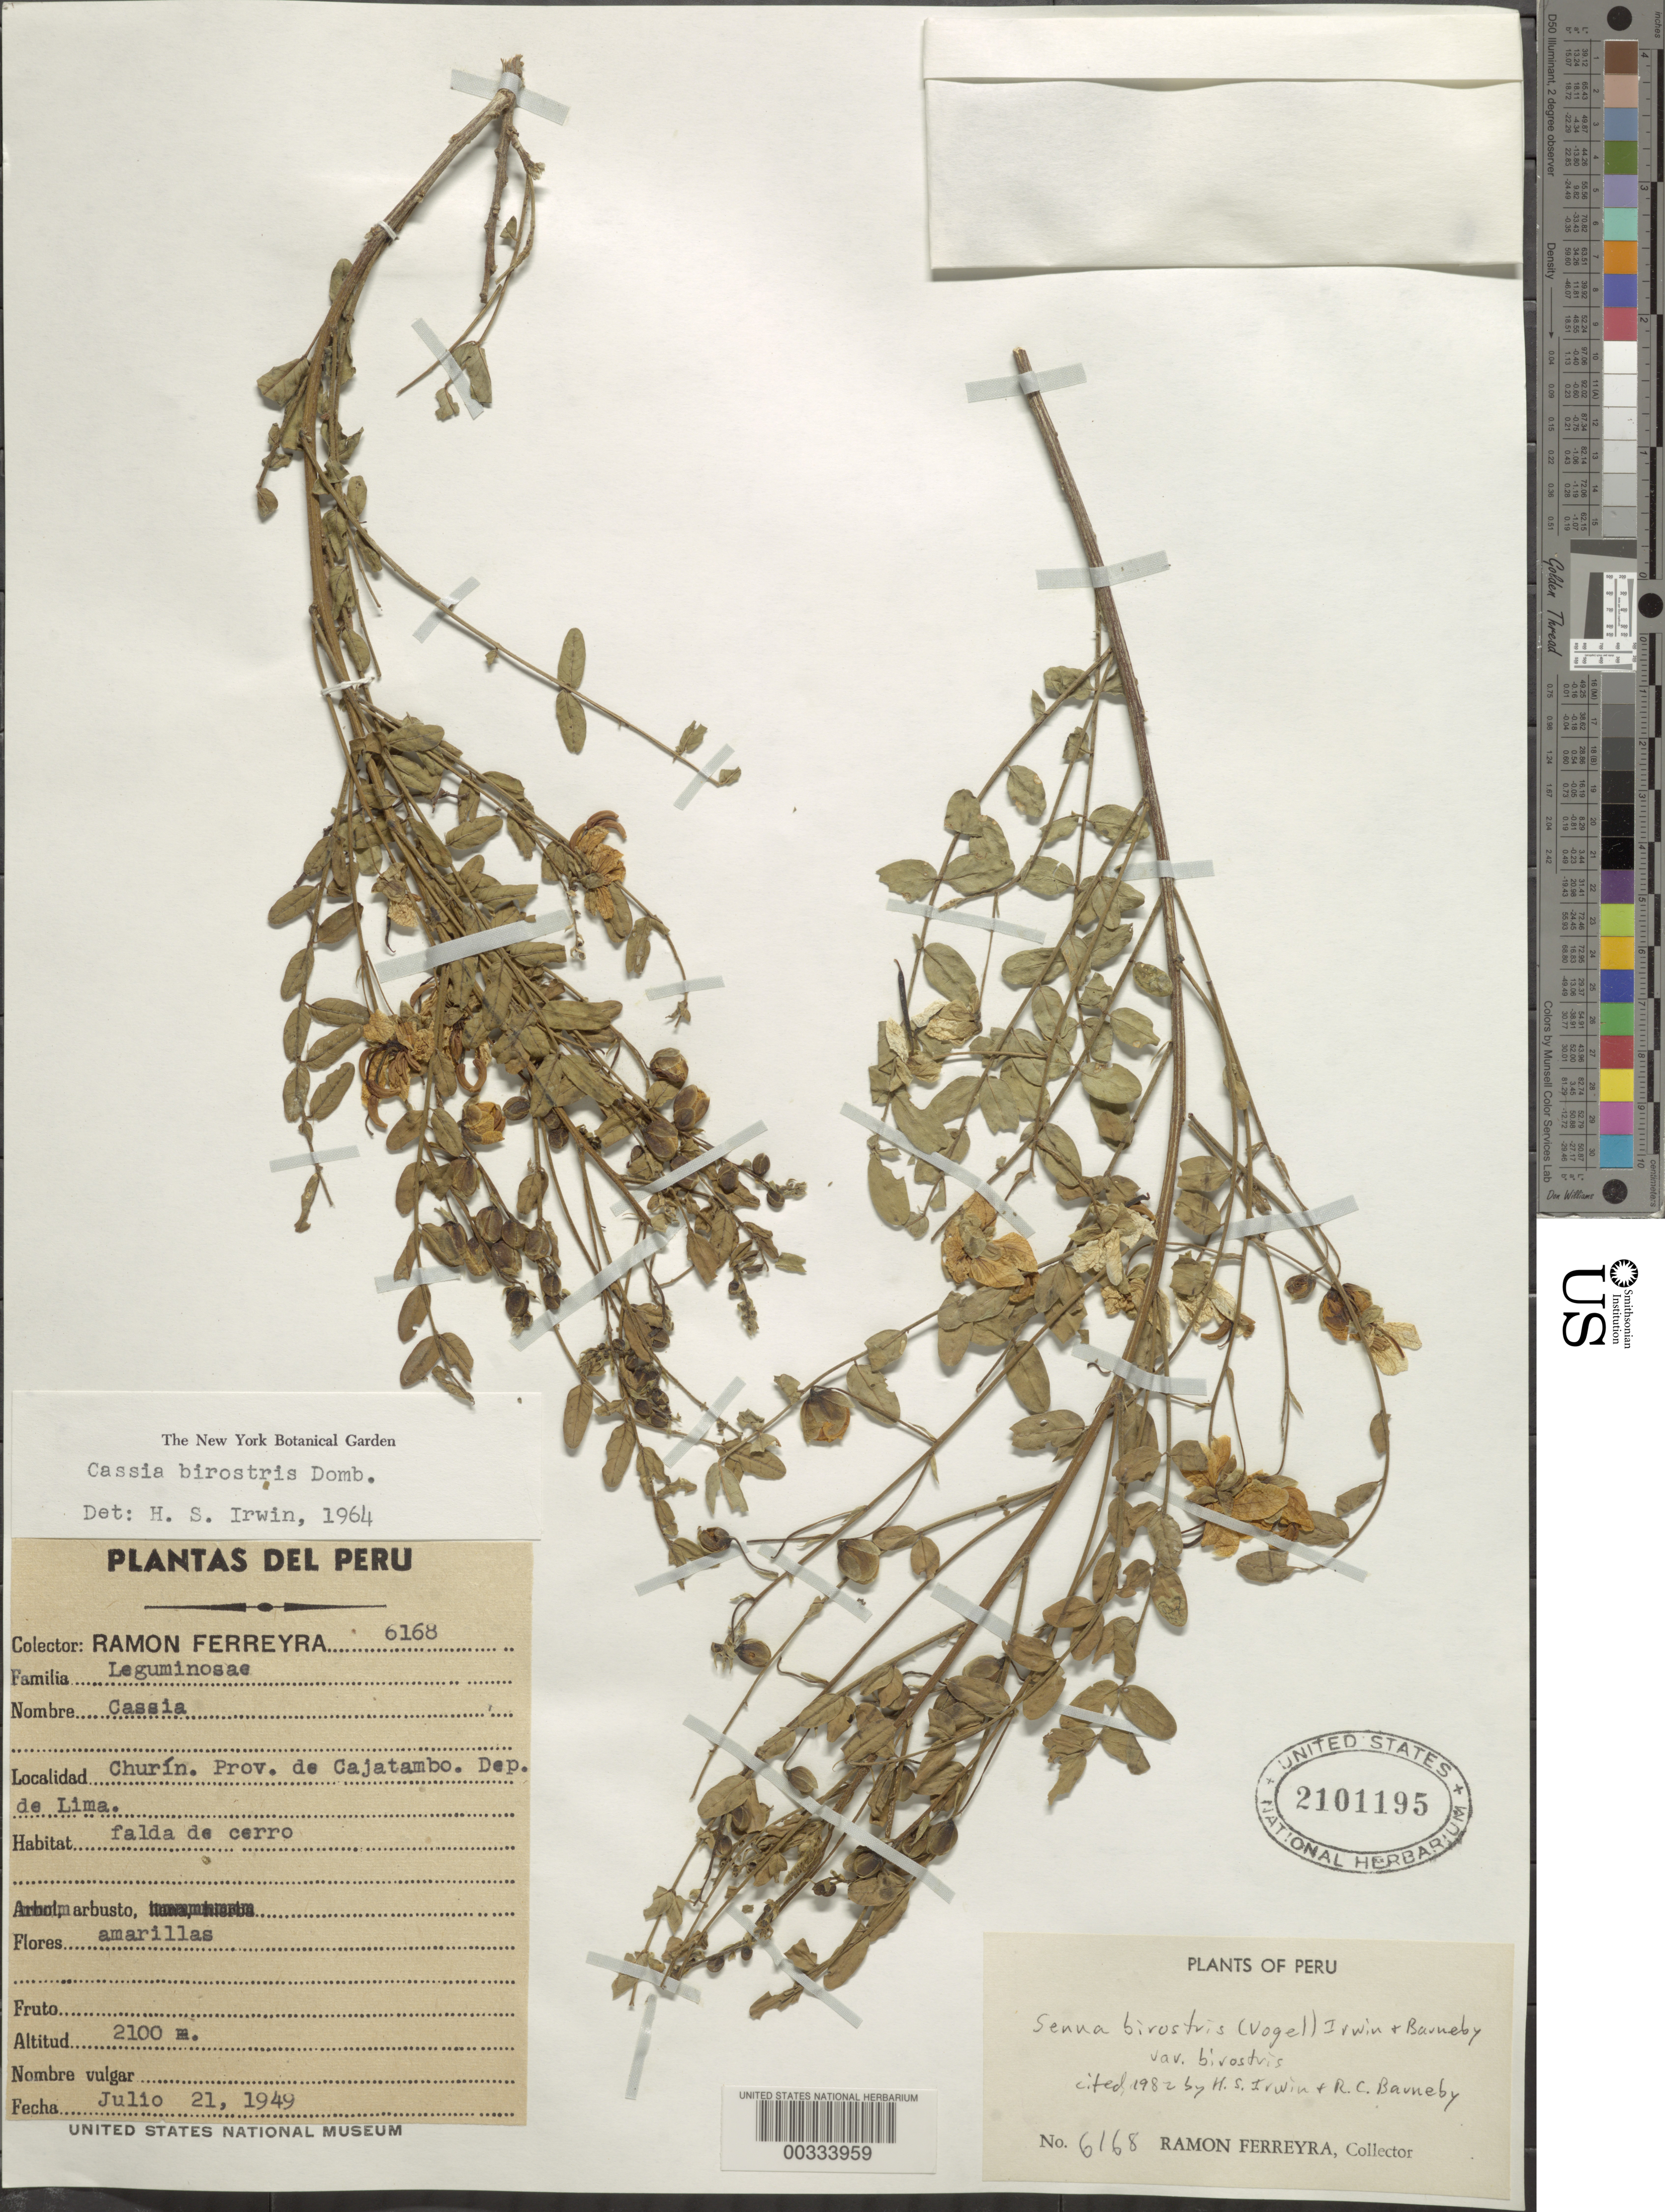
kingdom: Plantae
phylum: Tracheophyta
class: Magnoliopsida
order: Fabales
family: Fabaceae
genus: Senna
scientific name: Senna birostris var. birostris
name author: (Dombey ex Vogel) H.S. Irwin & Barneby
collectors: R. A. Ferreyra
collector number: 6168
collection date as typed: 21 Jul 1949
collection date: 1949-07-21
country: Peru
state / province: Lima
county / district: Cajatambo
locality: Churin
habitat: Lower slope of cerro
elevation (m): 2100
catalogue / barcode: US 2101195